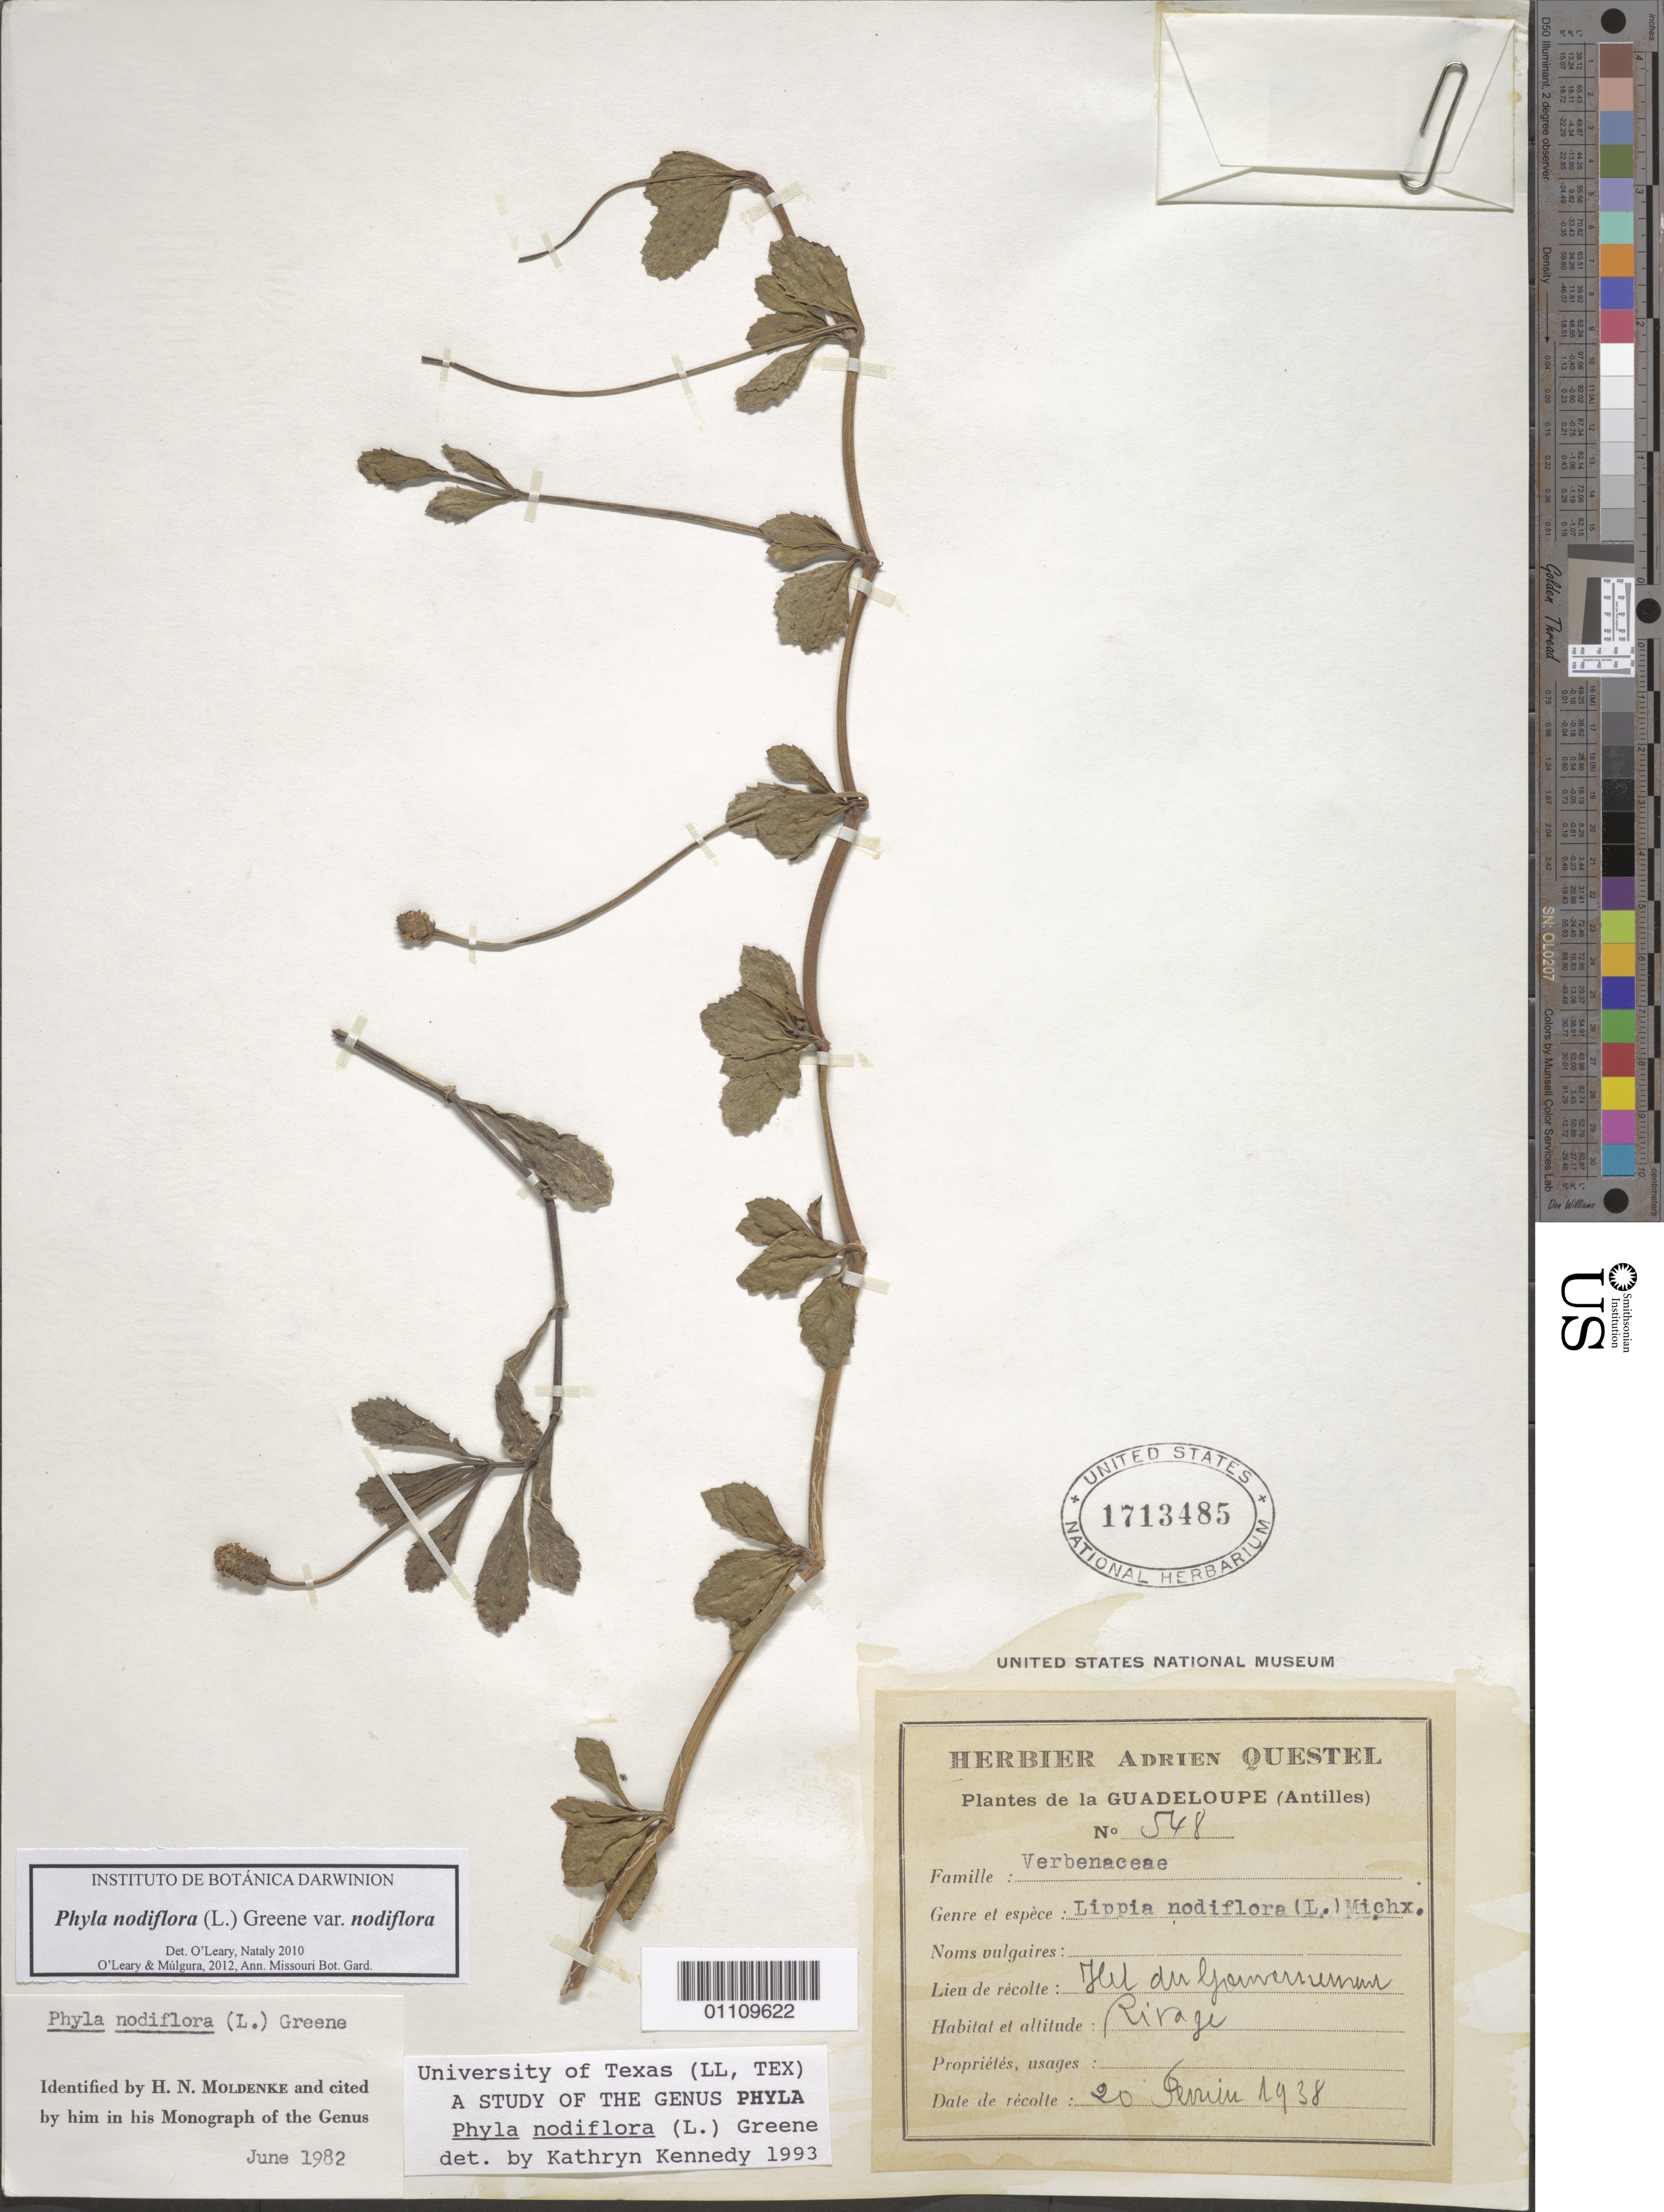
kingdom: Plantae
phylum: Tracheophyta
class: Magnoliopsida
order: Lamiales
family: Verbenaceae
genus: Phyla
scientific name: Phyla nodiflora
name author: (L.) Greene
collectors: A. Questel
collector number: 548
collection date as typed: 20 Feb 1938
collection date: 1938-02-20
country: Guadeloupe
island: Basse Terre [Guadeloupe]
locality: Ilet du Gouvernement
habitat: Rivage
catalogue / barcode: US 1713485